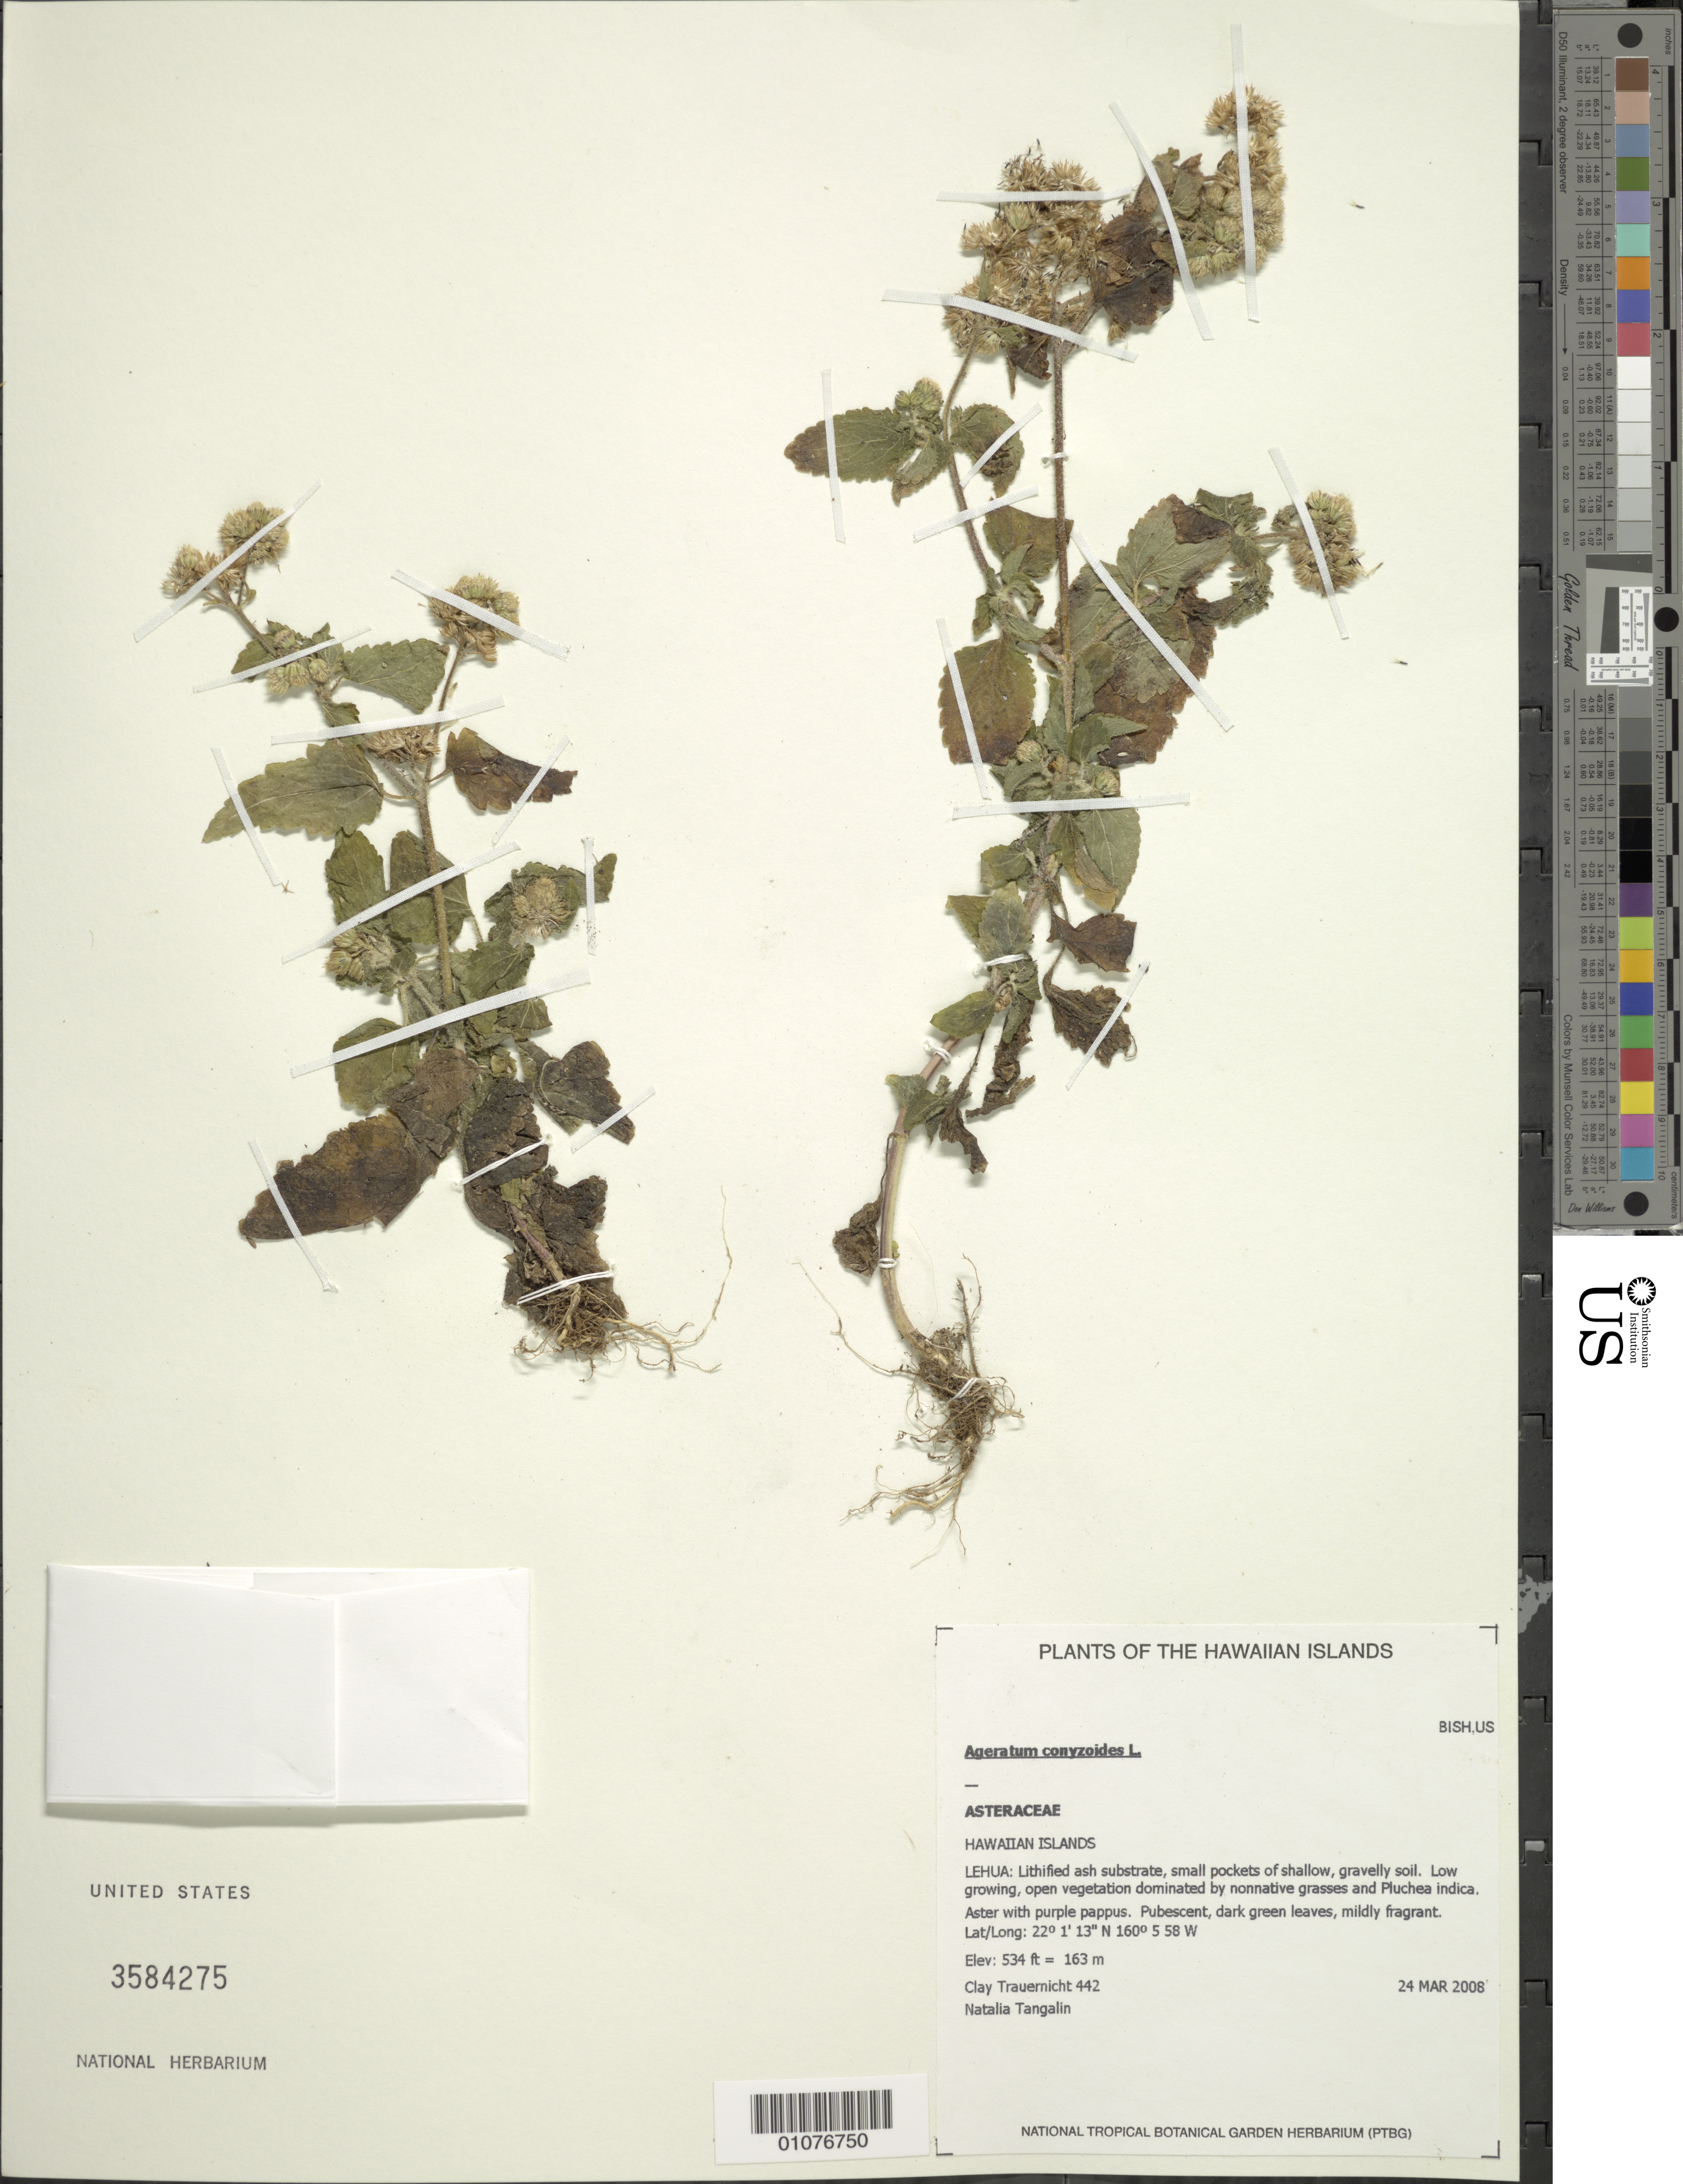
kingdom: Plantae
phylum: Tracheophyta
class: Magnoliopsida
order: Asterales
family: Asteraceae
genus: Ageratum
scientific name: Ageratum conyzoides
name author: L.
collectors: C. Trauernicht & N. Tangalin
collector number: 442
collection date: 2008-03-24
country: United States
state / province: Hawaii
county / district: Kauai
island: Lehua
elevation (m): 163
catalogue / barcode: US 3584275